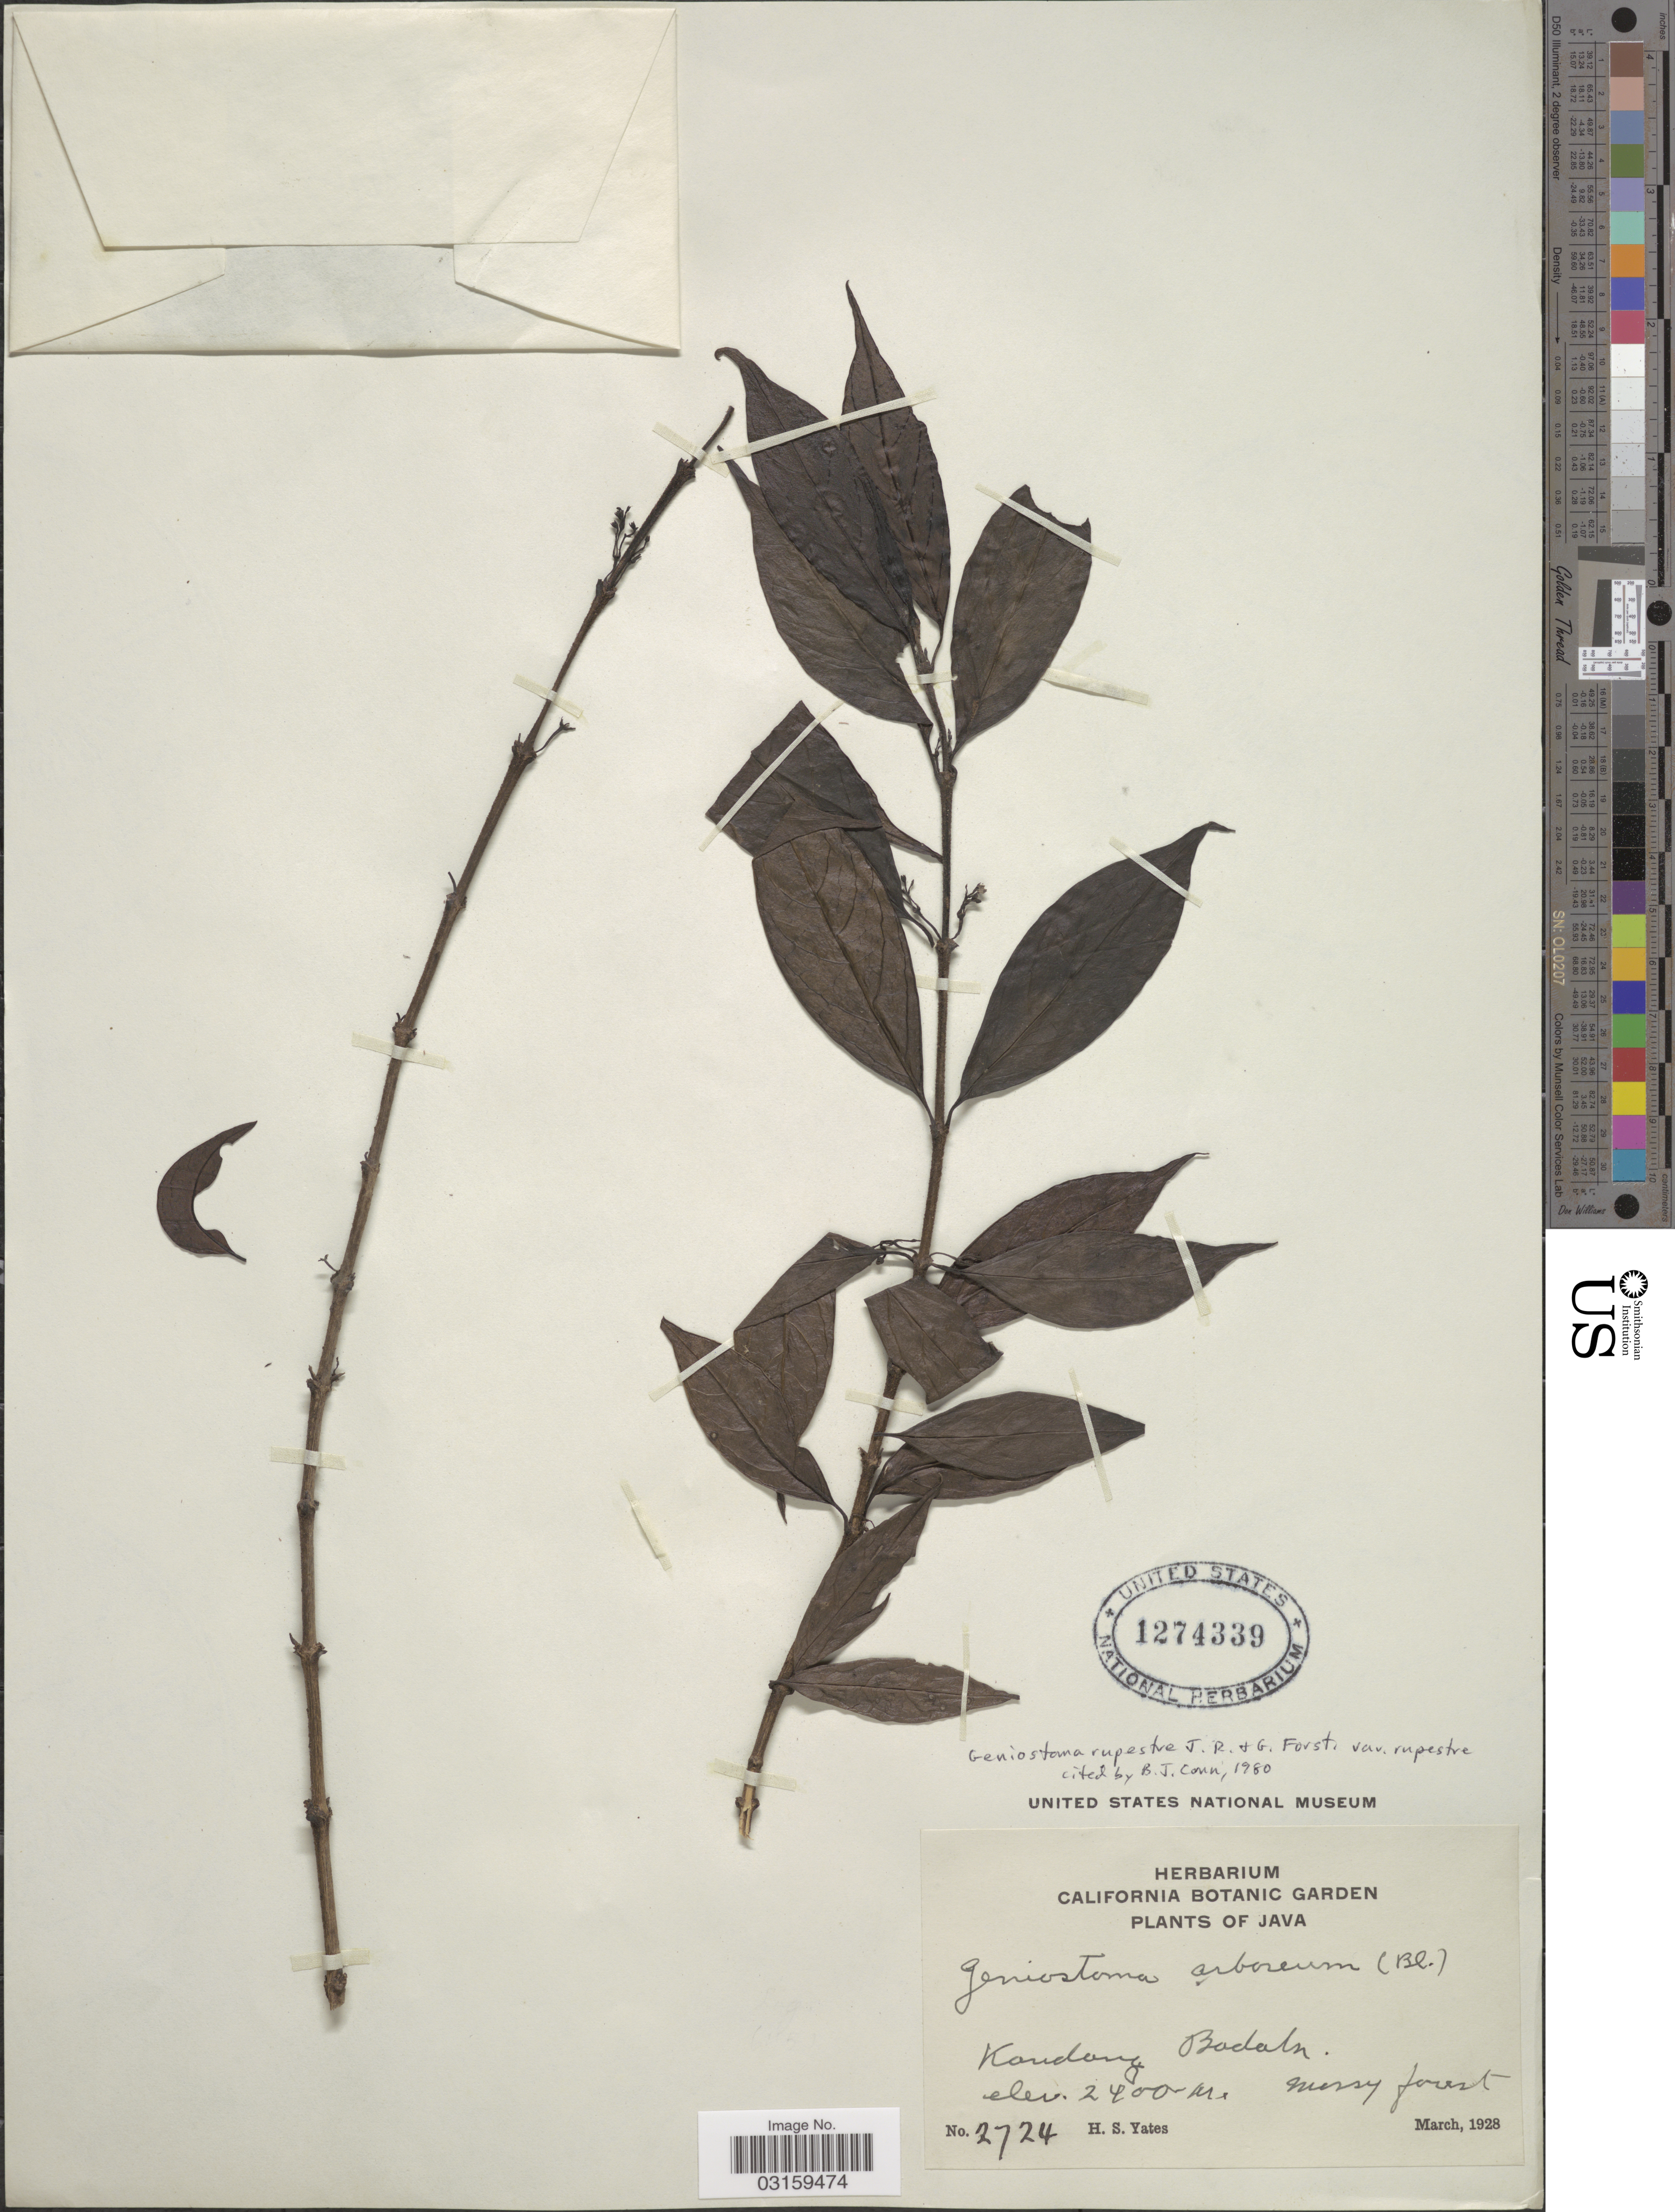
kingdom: Plantae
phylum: Tracheophyta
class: Magnoliopsida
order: Gentianales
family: Loganiaceae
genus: Geniostoma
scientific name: Geniostoma rupestre var. rupestre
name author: J.R. Forst. & G. Forst.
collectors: H. S. Yates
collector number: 2724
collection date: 1928-03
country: Indonesia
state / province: Java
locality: Kandong Badalu.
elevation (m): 2400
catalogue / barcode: US 1274339